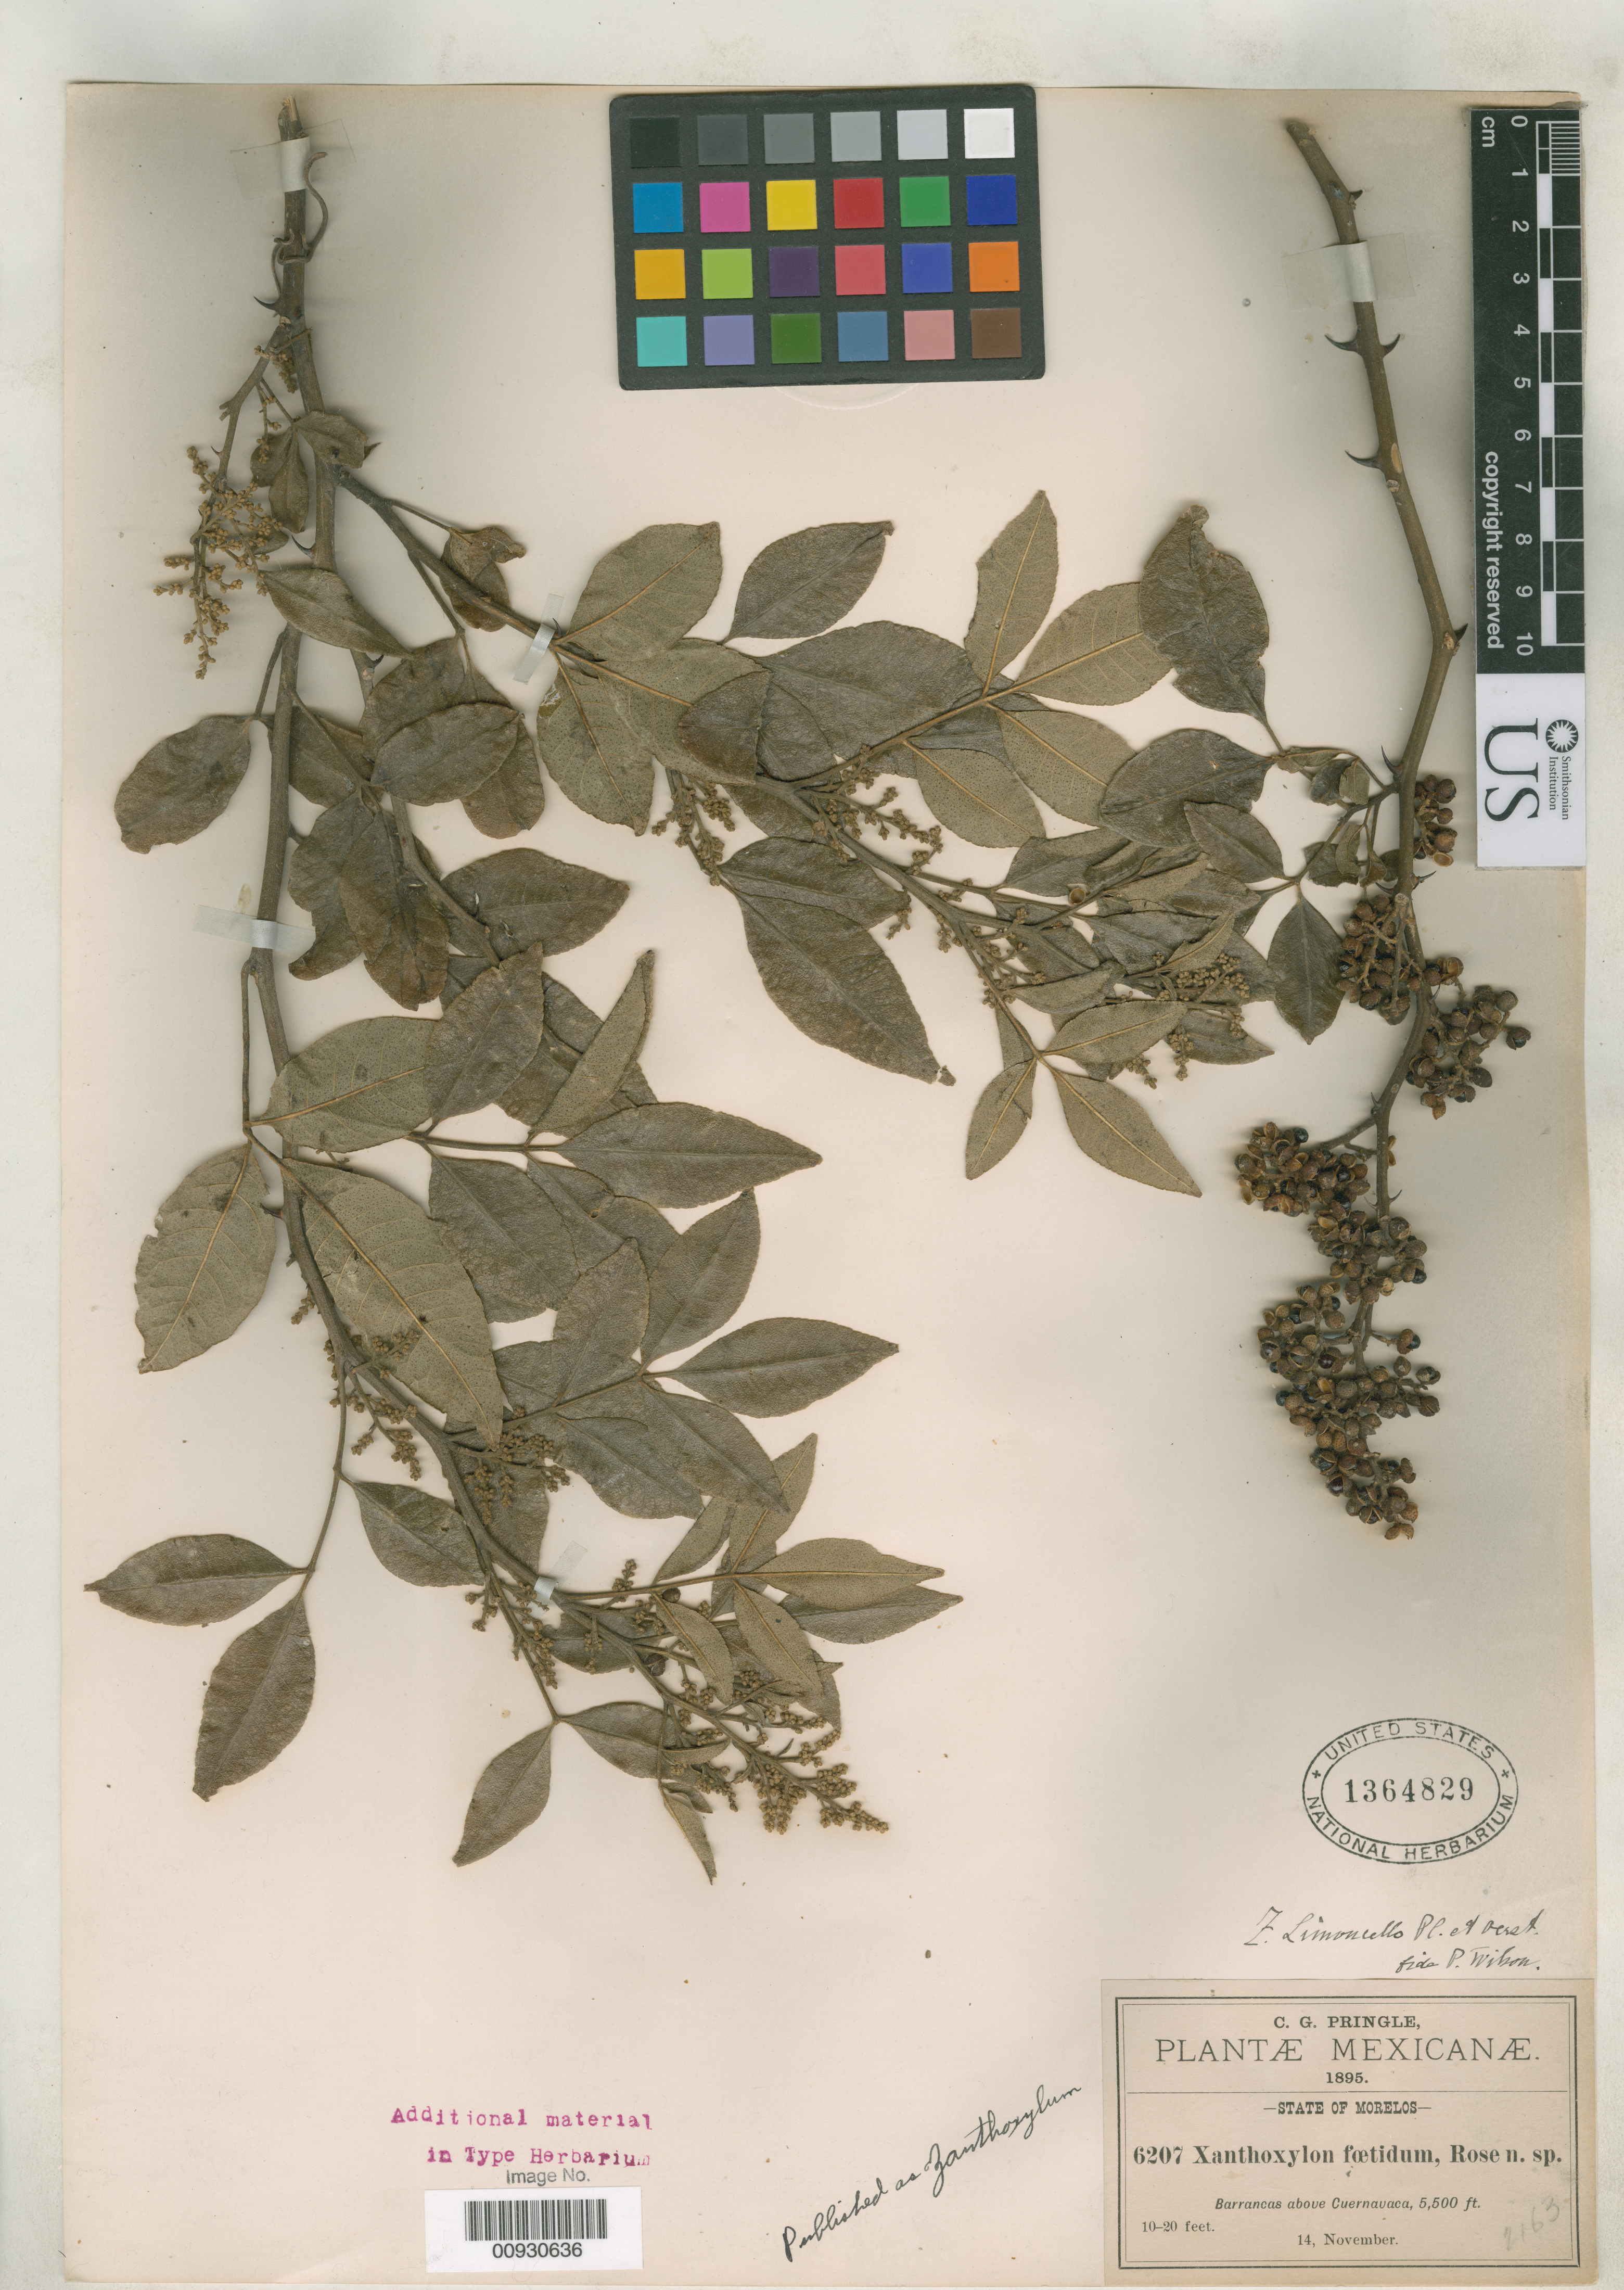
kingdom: Plantae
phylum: Tracheophyta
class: Magnoliopsida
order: Sapindales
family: Rutaceae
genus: Zanthoxylum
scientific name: Zanthoxylum foetidum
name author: Rose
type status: Isotype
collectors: C. G. Pringle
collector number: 6207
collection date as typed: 14 Nov 1895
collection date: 1895-11-14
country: Mexico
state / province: Morelos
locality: Barrancas above Cuernavaca.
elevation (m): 1676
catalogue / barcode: US 1364829